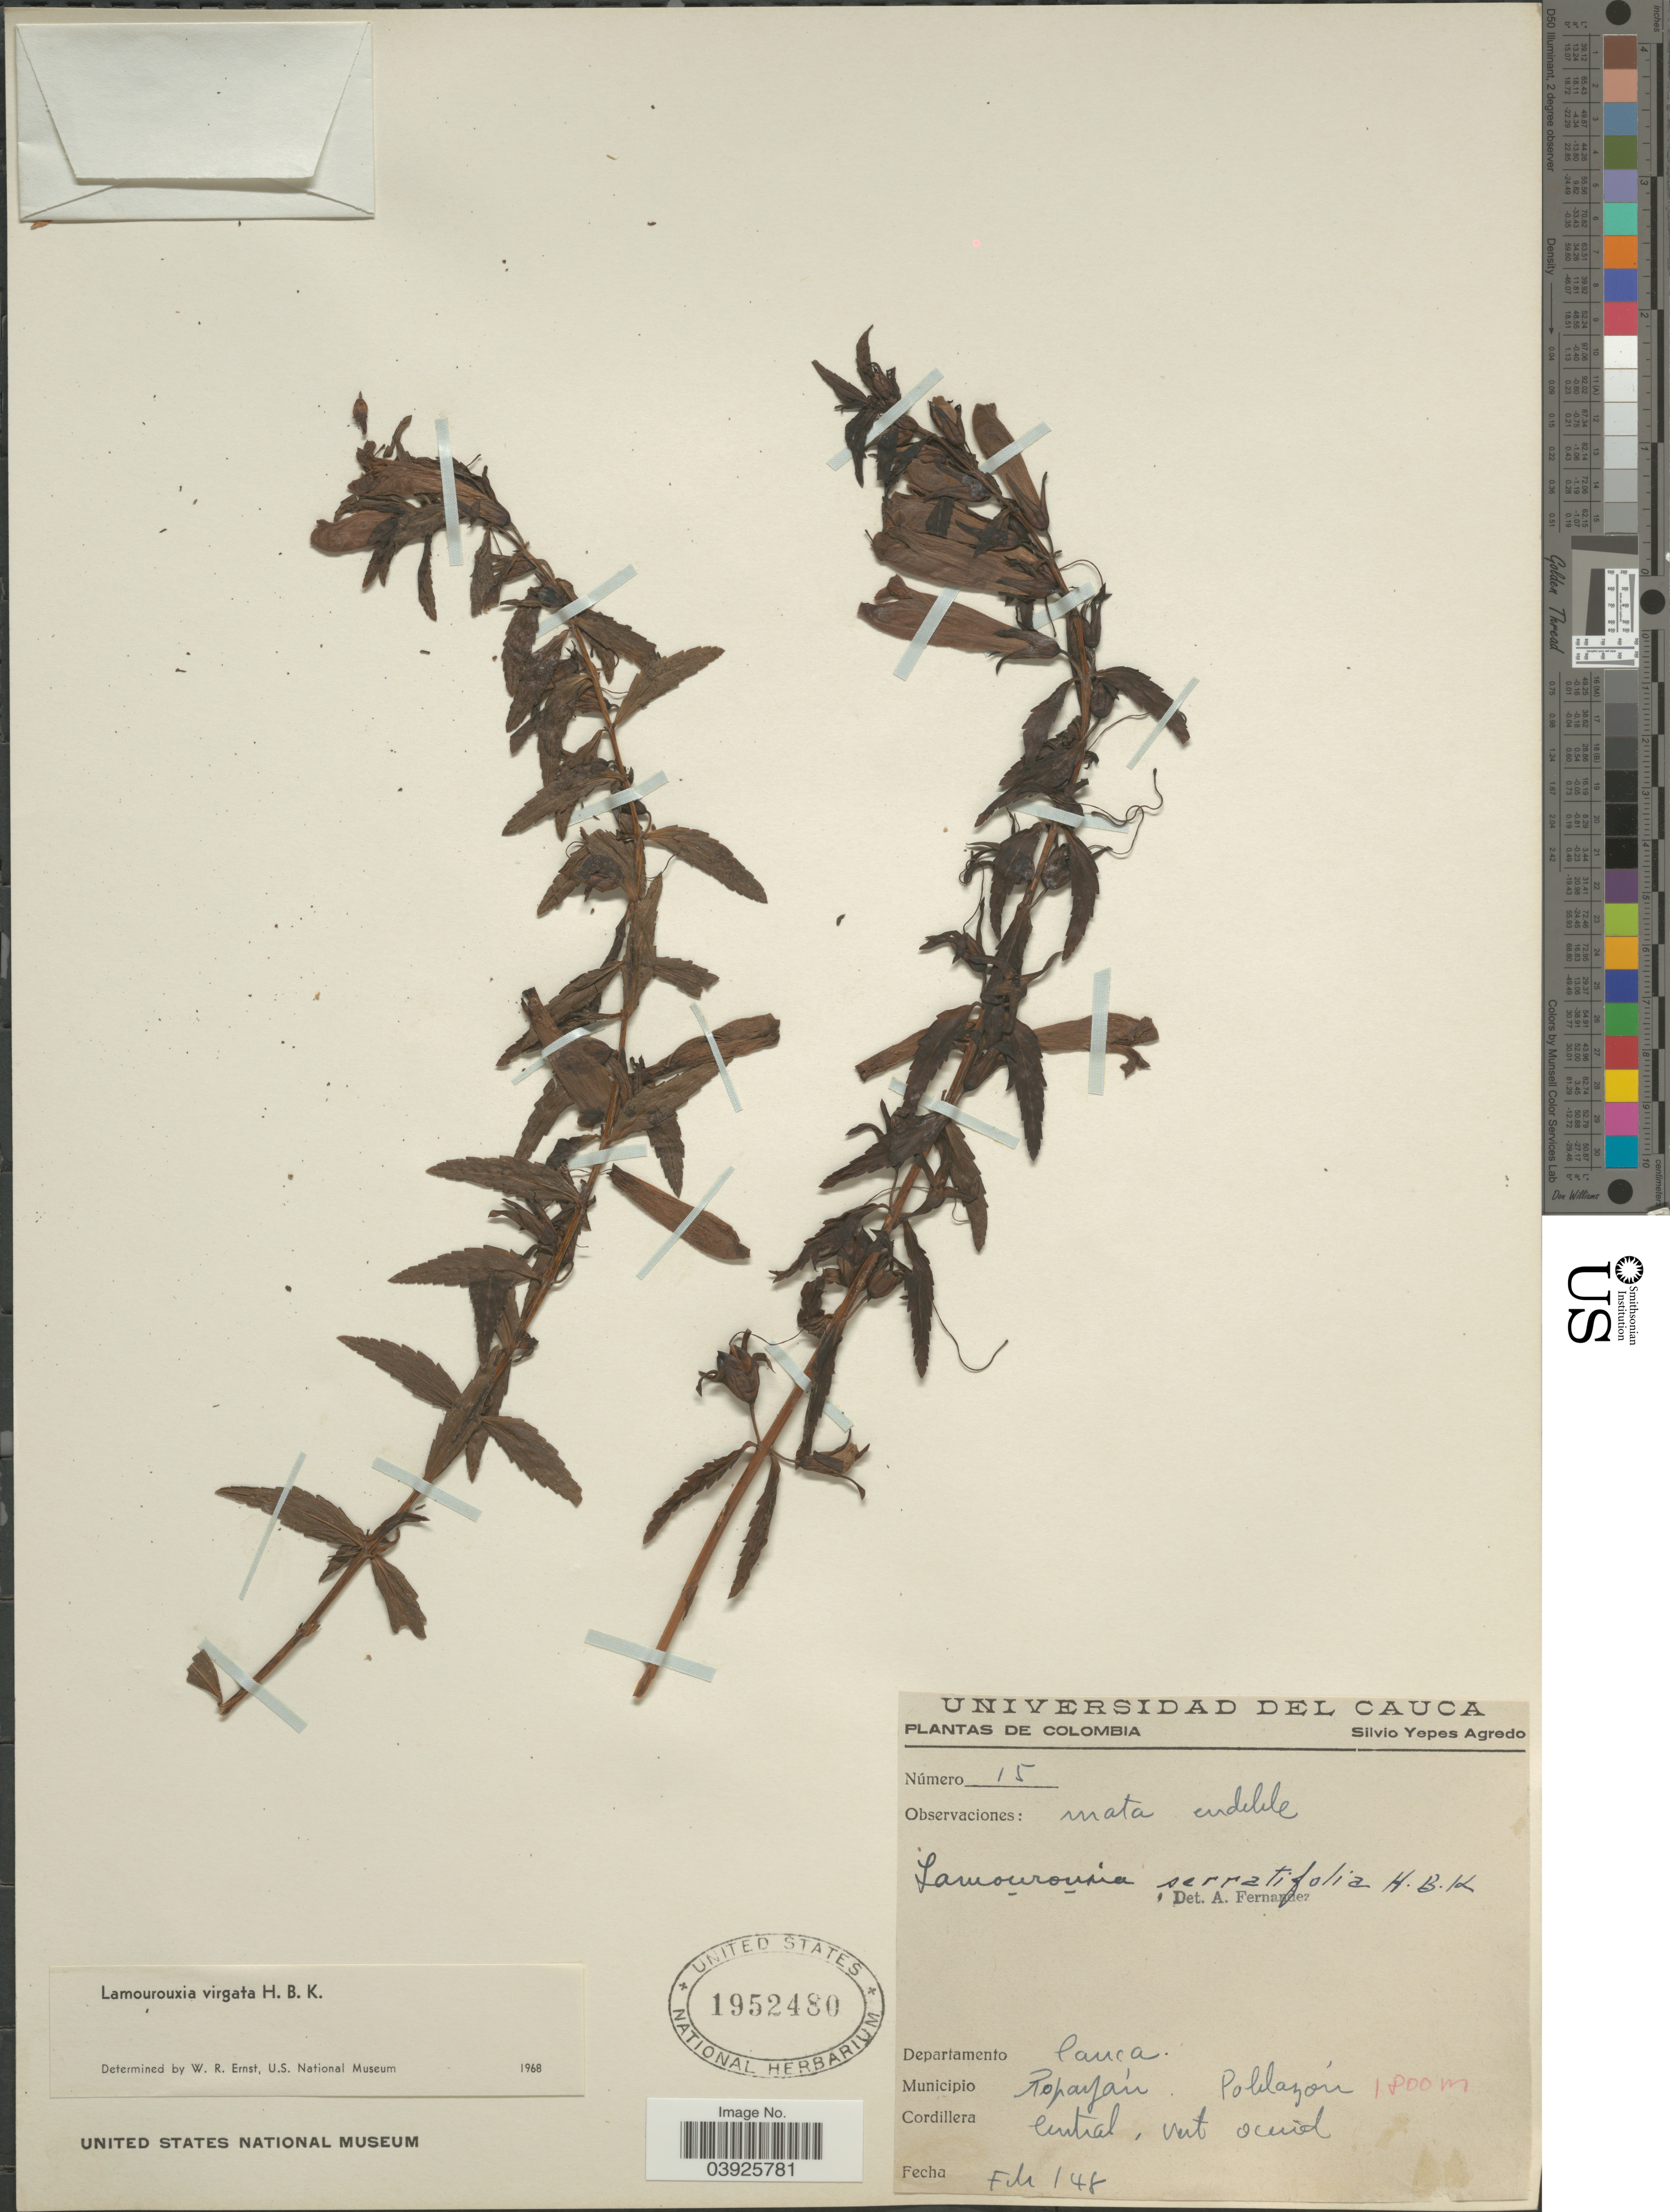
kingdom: Plantae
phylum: Tracheophyta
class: Magnoliopsida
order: Lamiales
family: Orobanchaceae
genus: Lamourouxia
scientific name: Lamourouxia virgata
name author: Kunth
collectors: S. Yepes-Agredo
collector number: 15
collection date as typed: Transcribed d/m/y: /2/48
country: Colombia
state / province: Cauca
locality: Departamento Cauca. Municipio Ropayán. Poblazón. Cordillera Central, mt occid.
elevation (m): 1800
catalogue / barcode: US 1952480